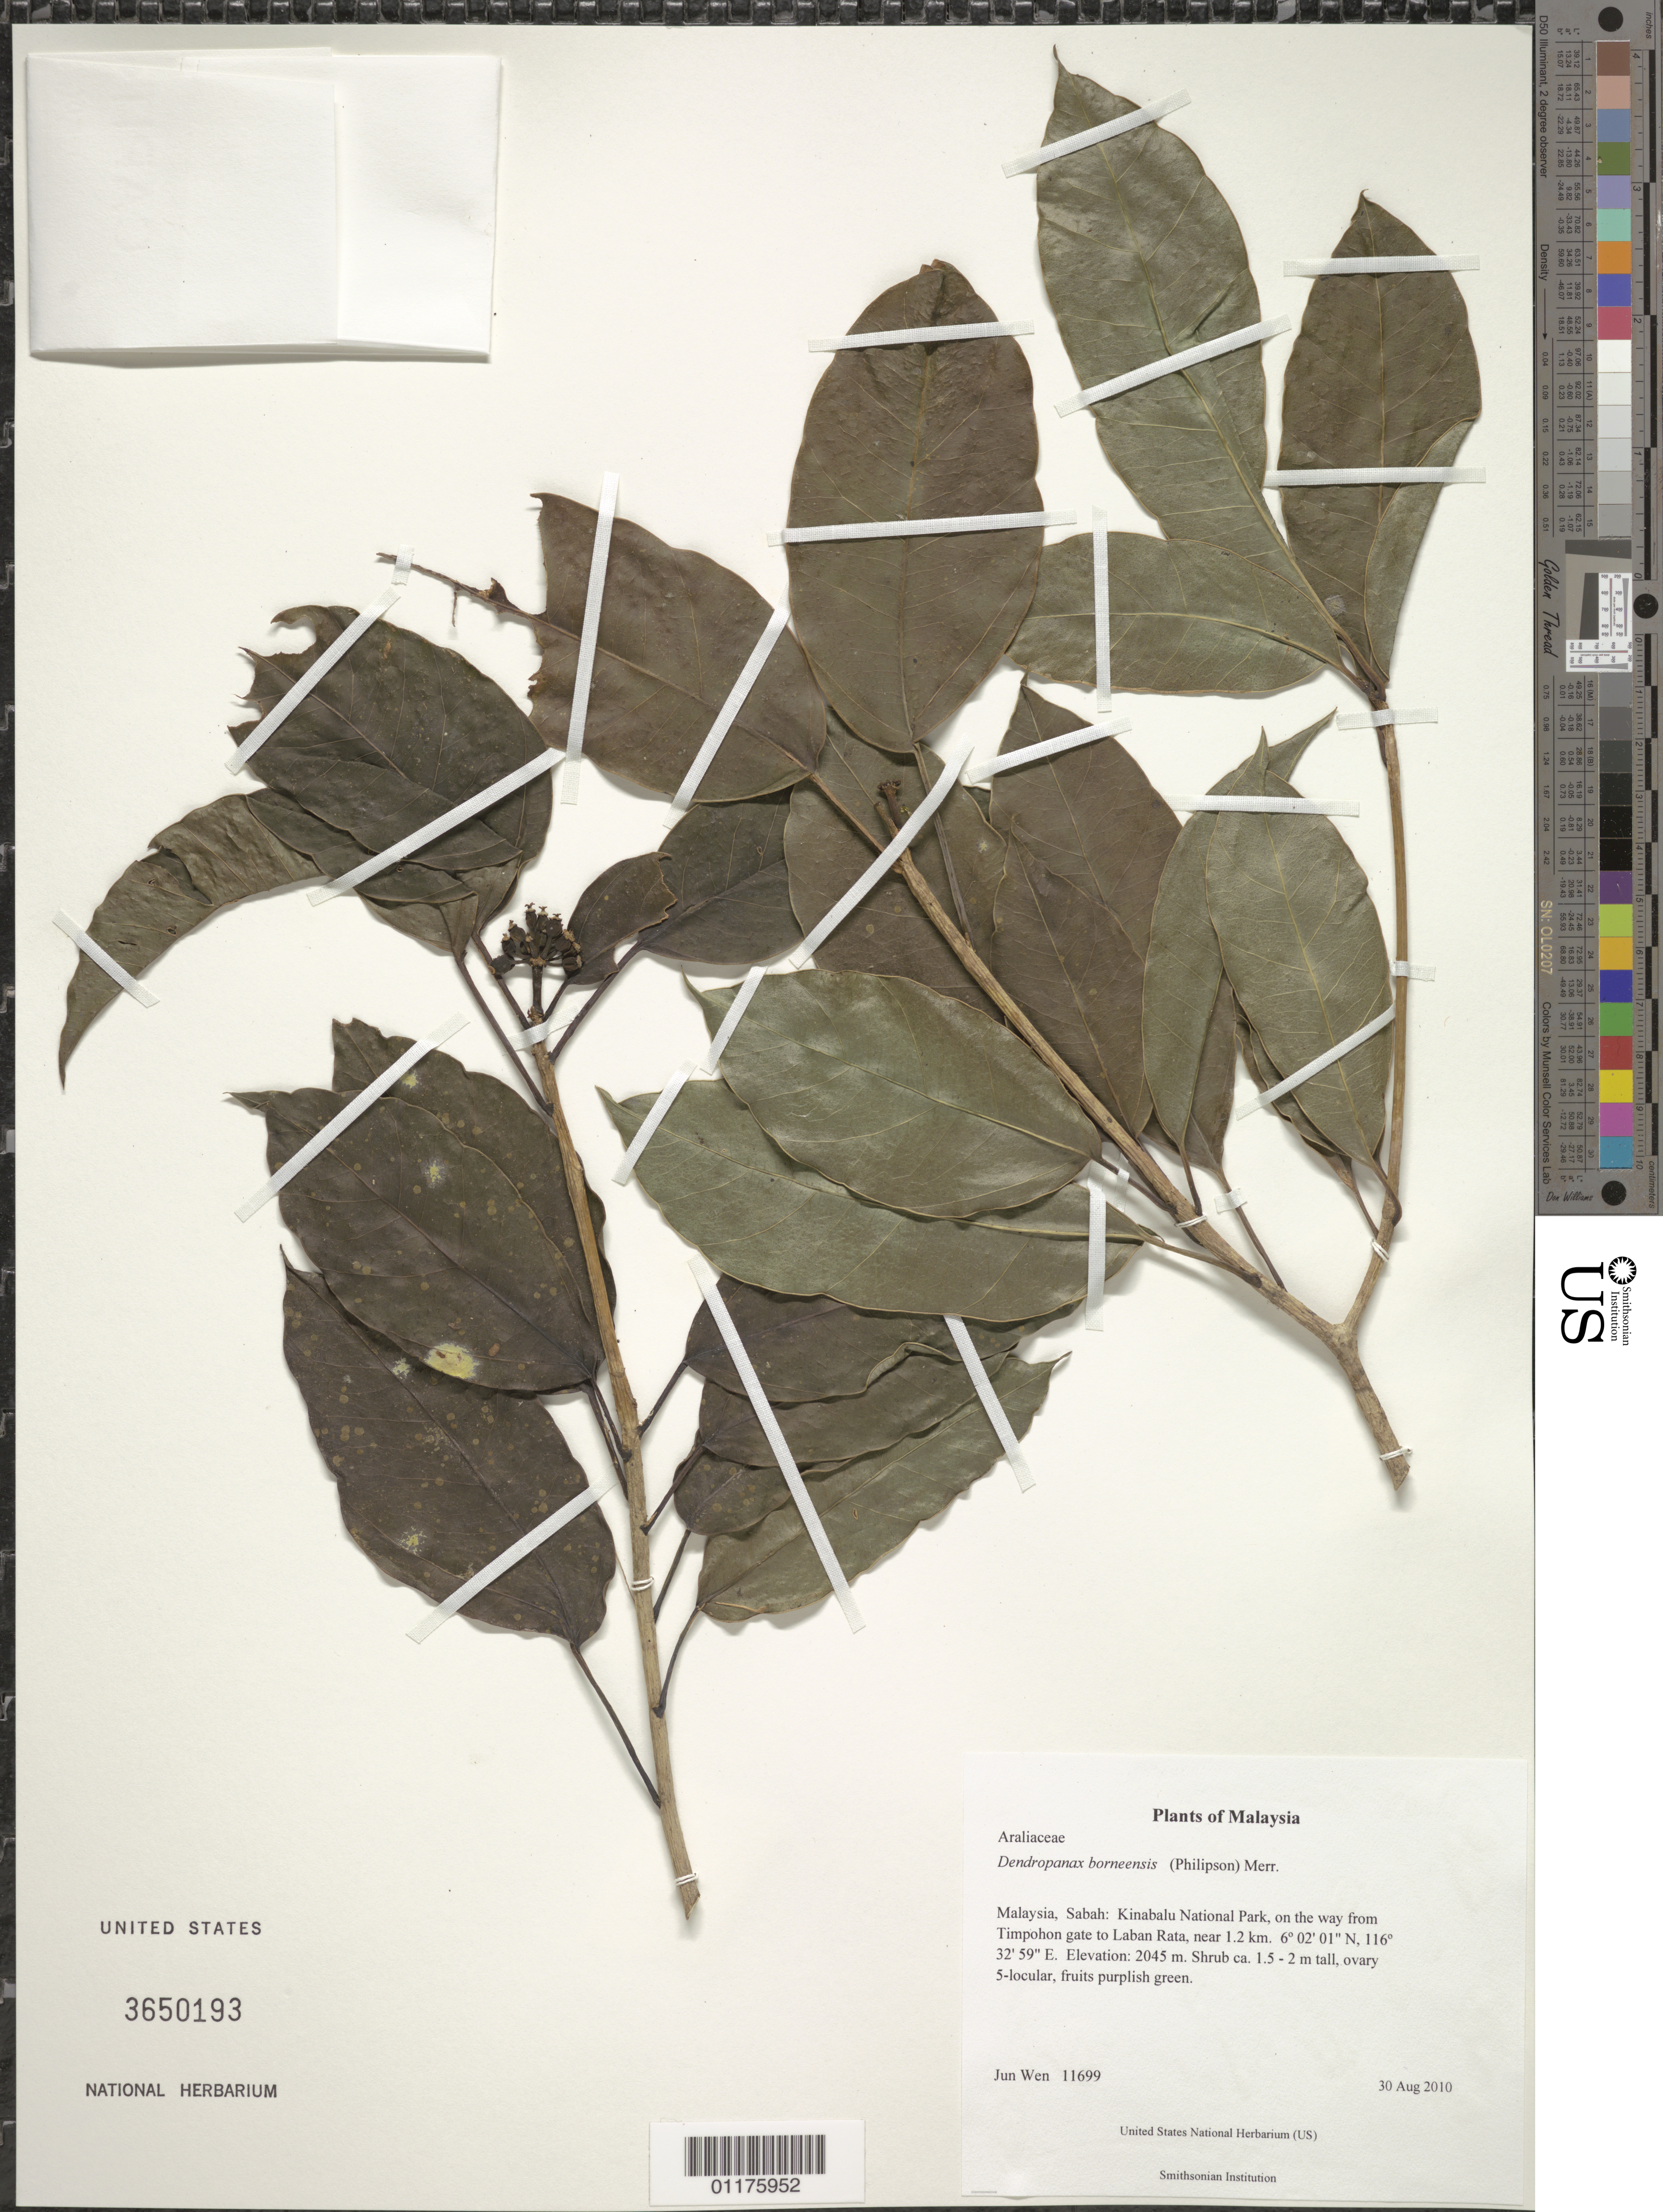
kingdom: Plantae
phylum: Tracheophyta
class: Magnoliopsida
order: Apiales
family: Araliaceae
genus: Dendropanax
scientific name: Dendropanax borneensis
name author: (Philipson) Merr.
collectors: J. Wen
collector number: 11699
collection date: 2010-08-30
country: Malaysia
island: Borneo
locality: Sabah: Kinabalu National Park, on the way from Timpohon gate to Laban Rata, near 1.2 km.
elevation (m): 2045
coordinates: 06 02.022 N, 116 32.987 E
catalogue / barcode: US 3650193